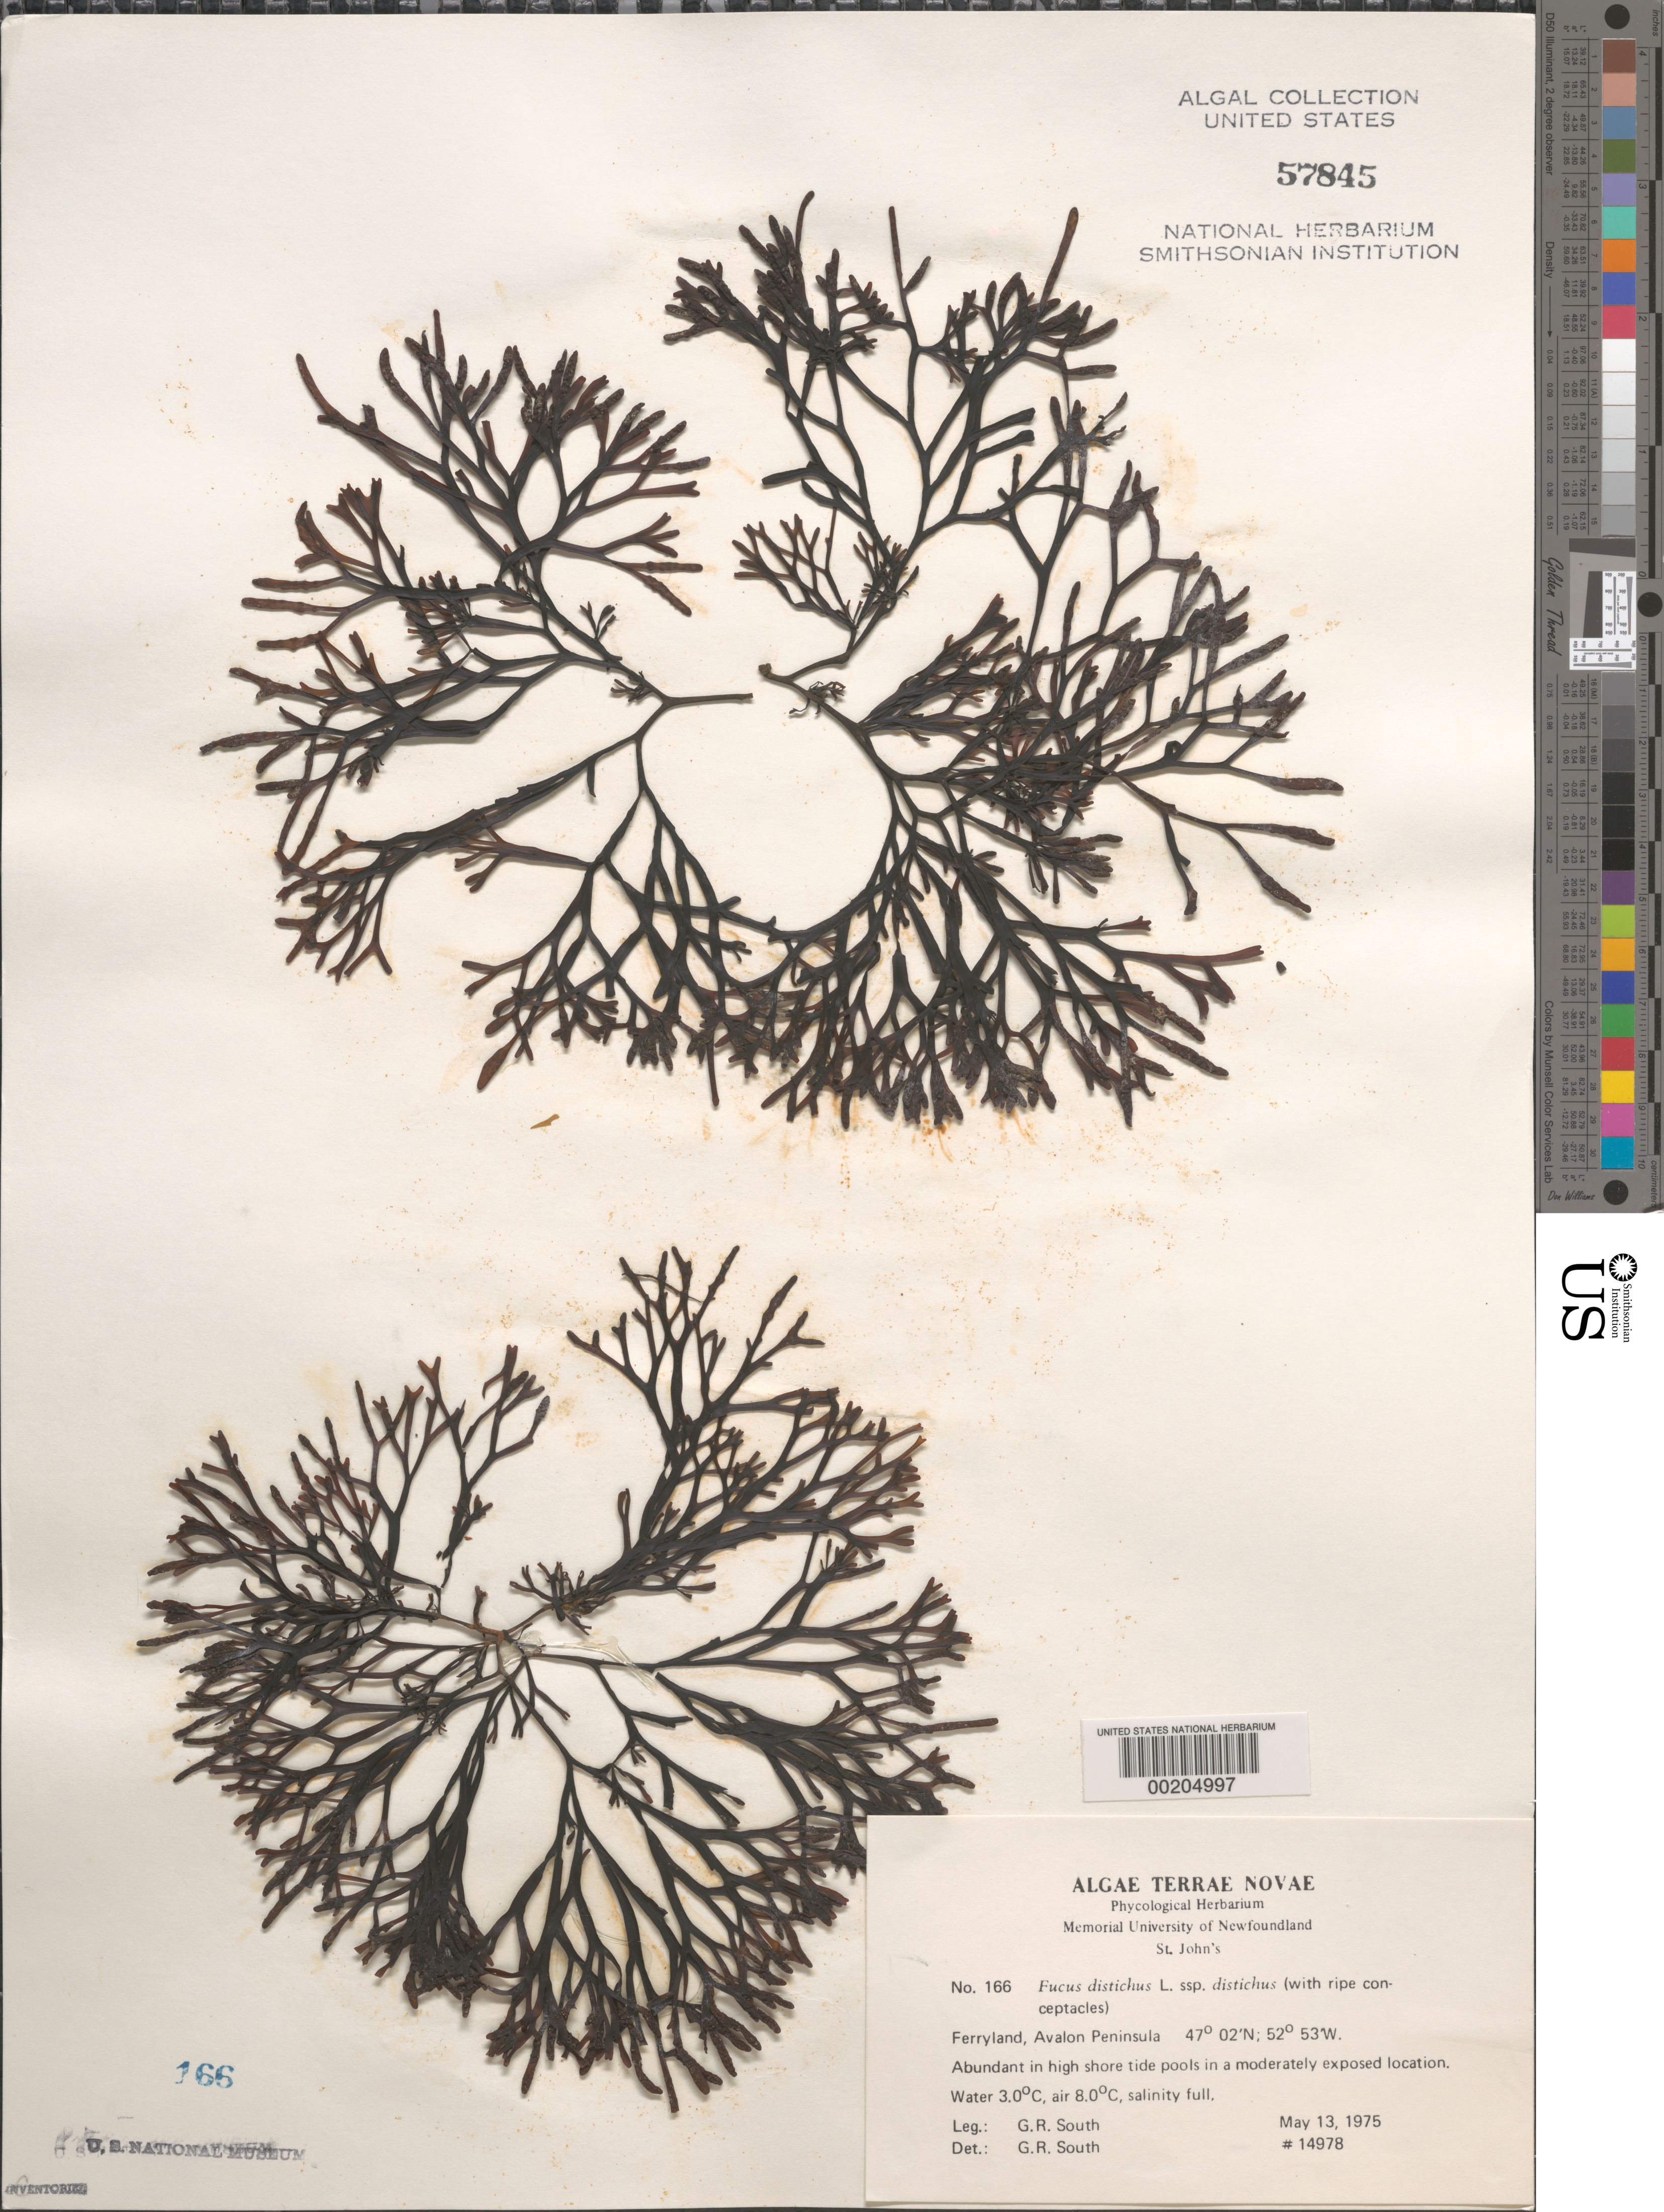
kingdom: Chromista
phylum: Ochrophyta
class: Phaeophyceae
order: Fucales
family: Fucaceae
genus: Fucus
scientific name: Fucus distichus subsp. distichus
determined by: South, G. R.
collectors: G. R. South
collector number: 14978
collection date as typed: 13 May 1975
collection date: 1975-05-13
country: Canada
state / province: Newfoundland and Labrador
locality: Ferryland, Avalon Peninsula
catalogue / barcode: US 57845